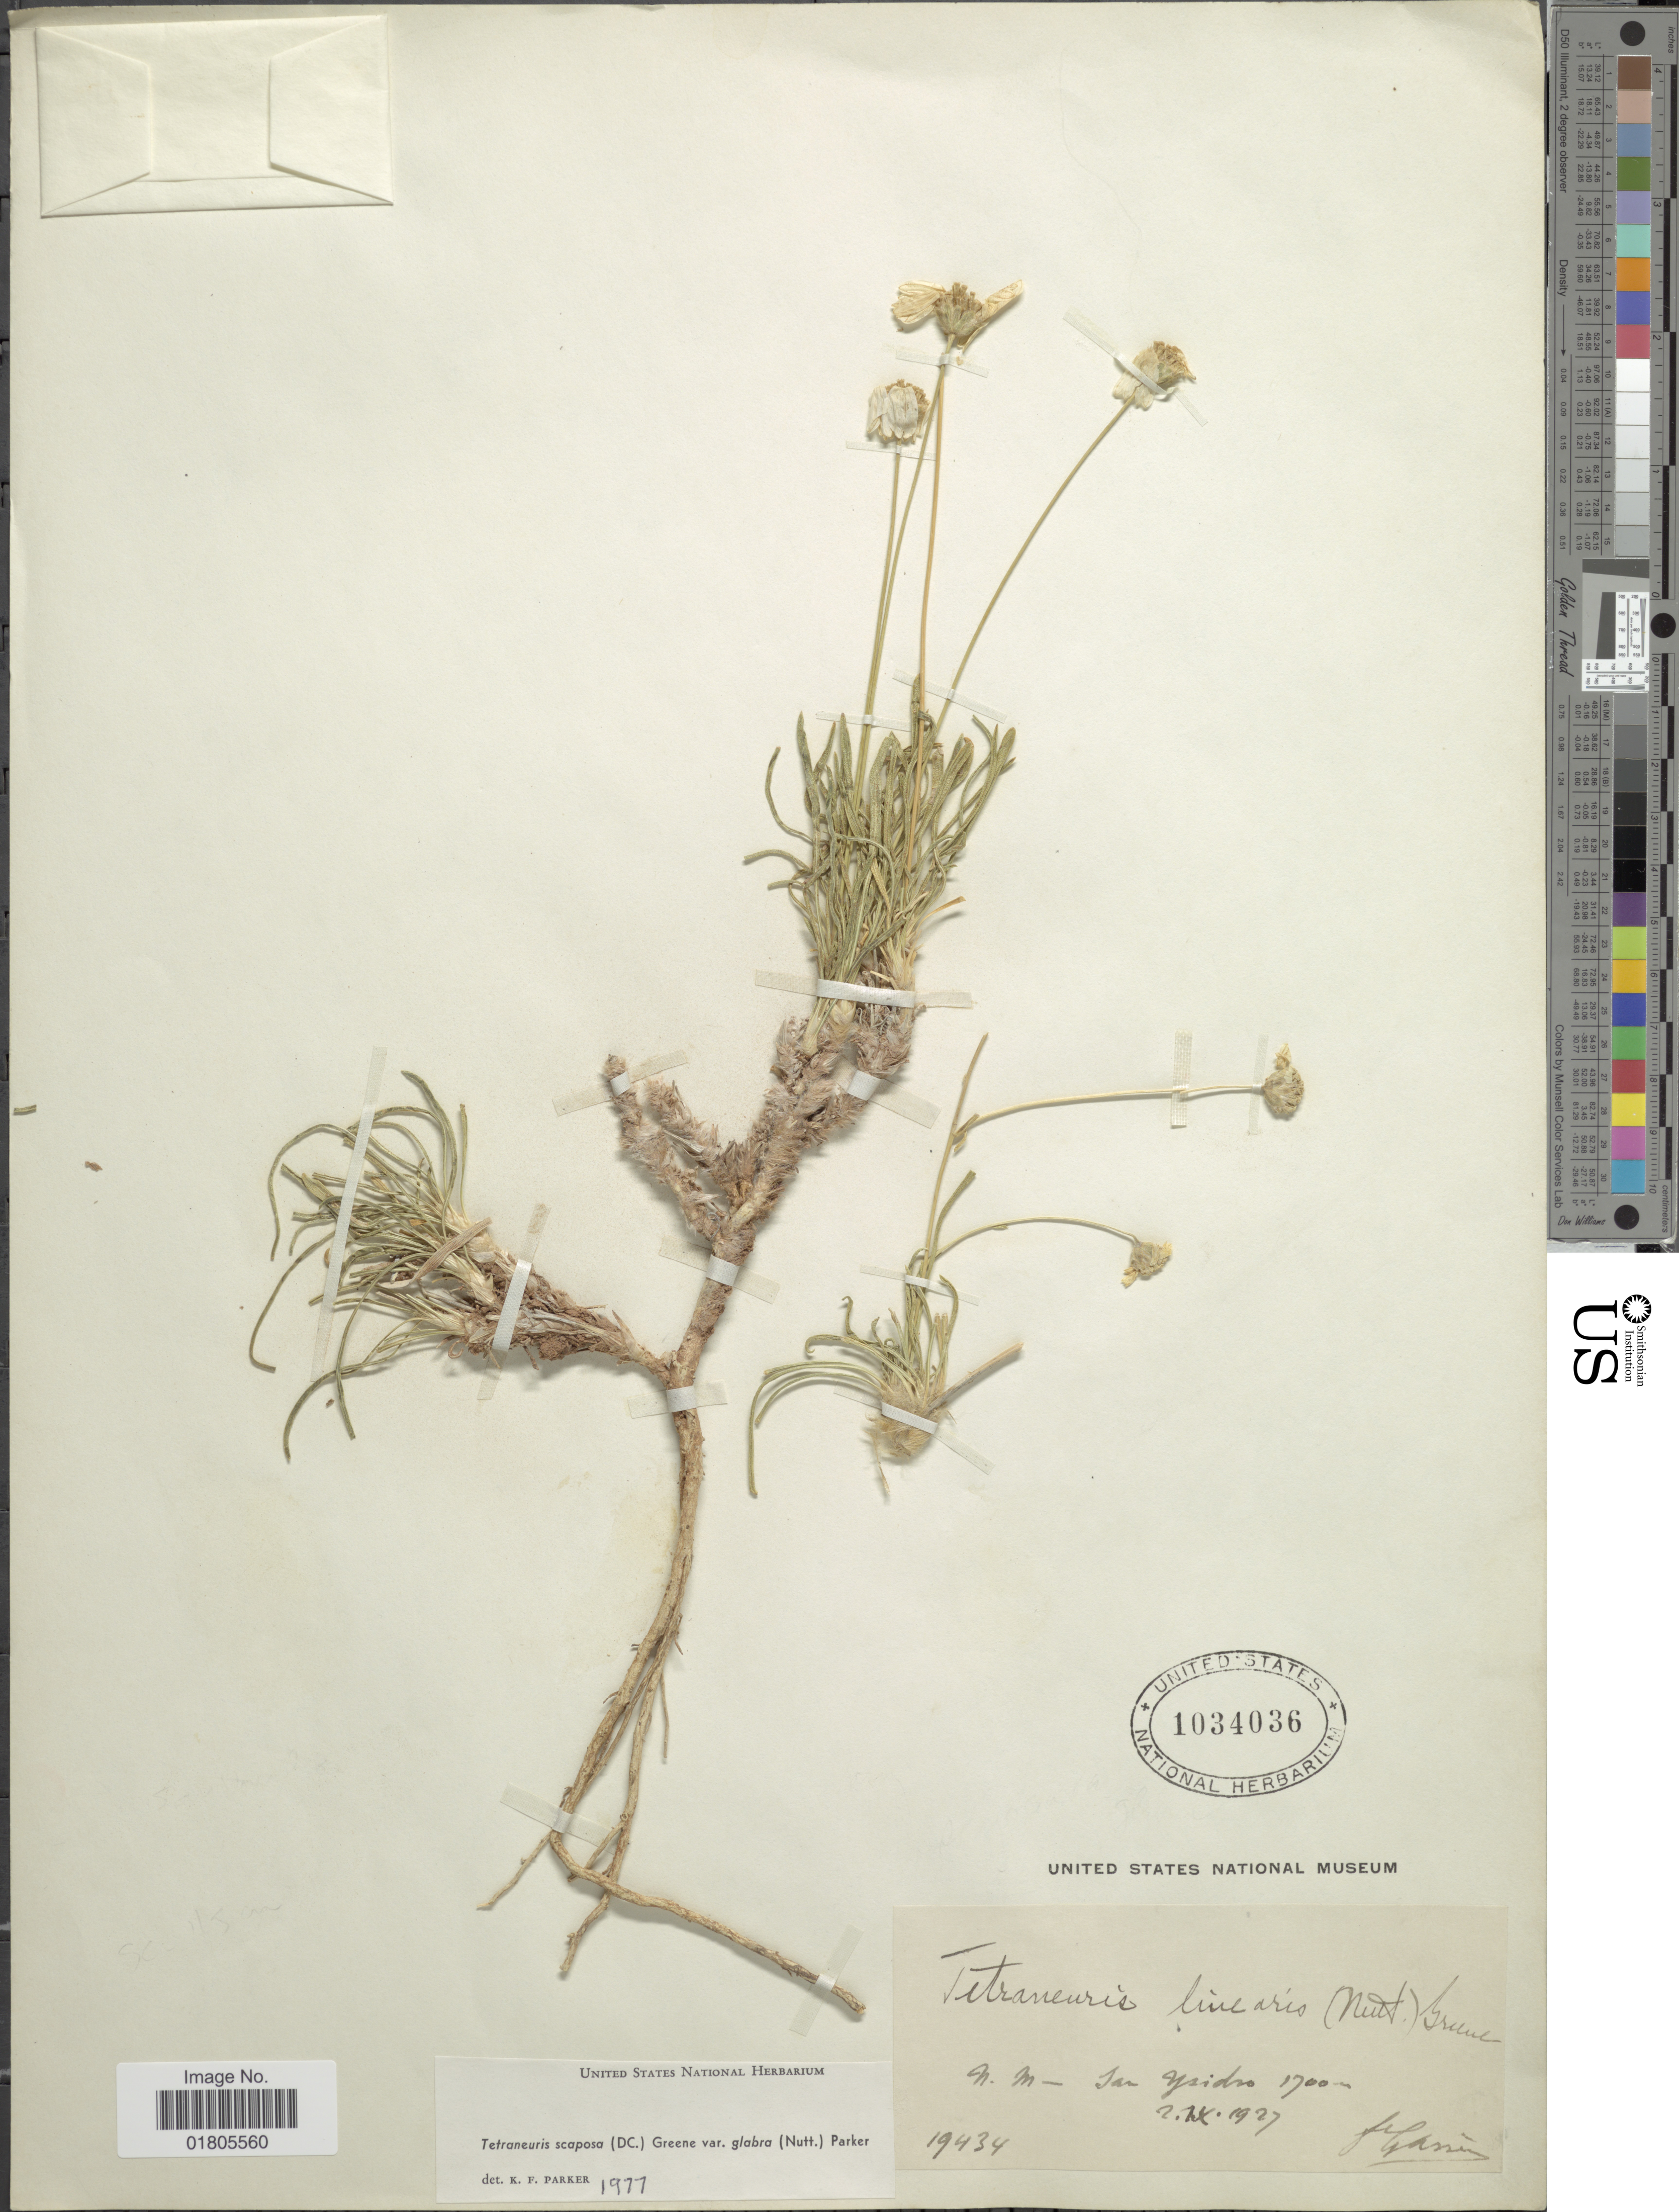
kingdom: Plantae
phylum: Tracheophyta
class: Magnoliopsida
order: Asterales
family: Asteraceae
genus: Actinea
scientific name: Actinea scaposa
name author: (DC.) Kuntze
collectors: Bro. G. Arsène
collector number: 19434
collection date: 1927-09-02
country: United States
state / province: New Mexico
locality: San Isidro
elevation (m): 1700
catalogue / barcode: US 1034036